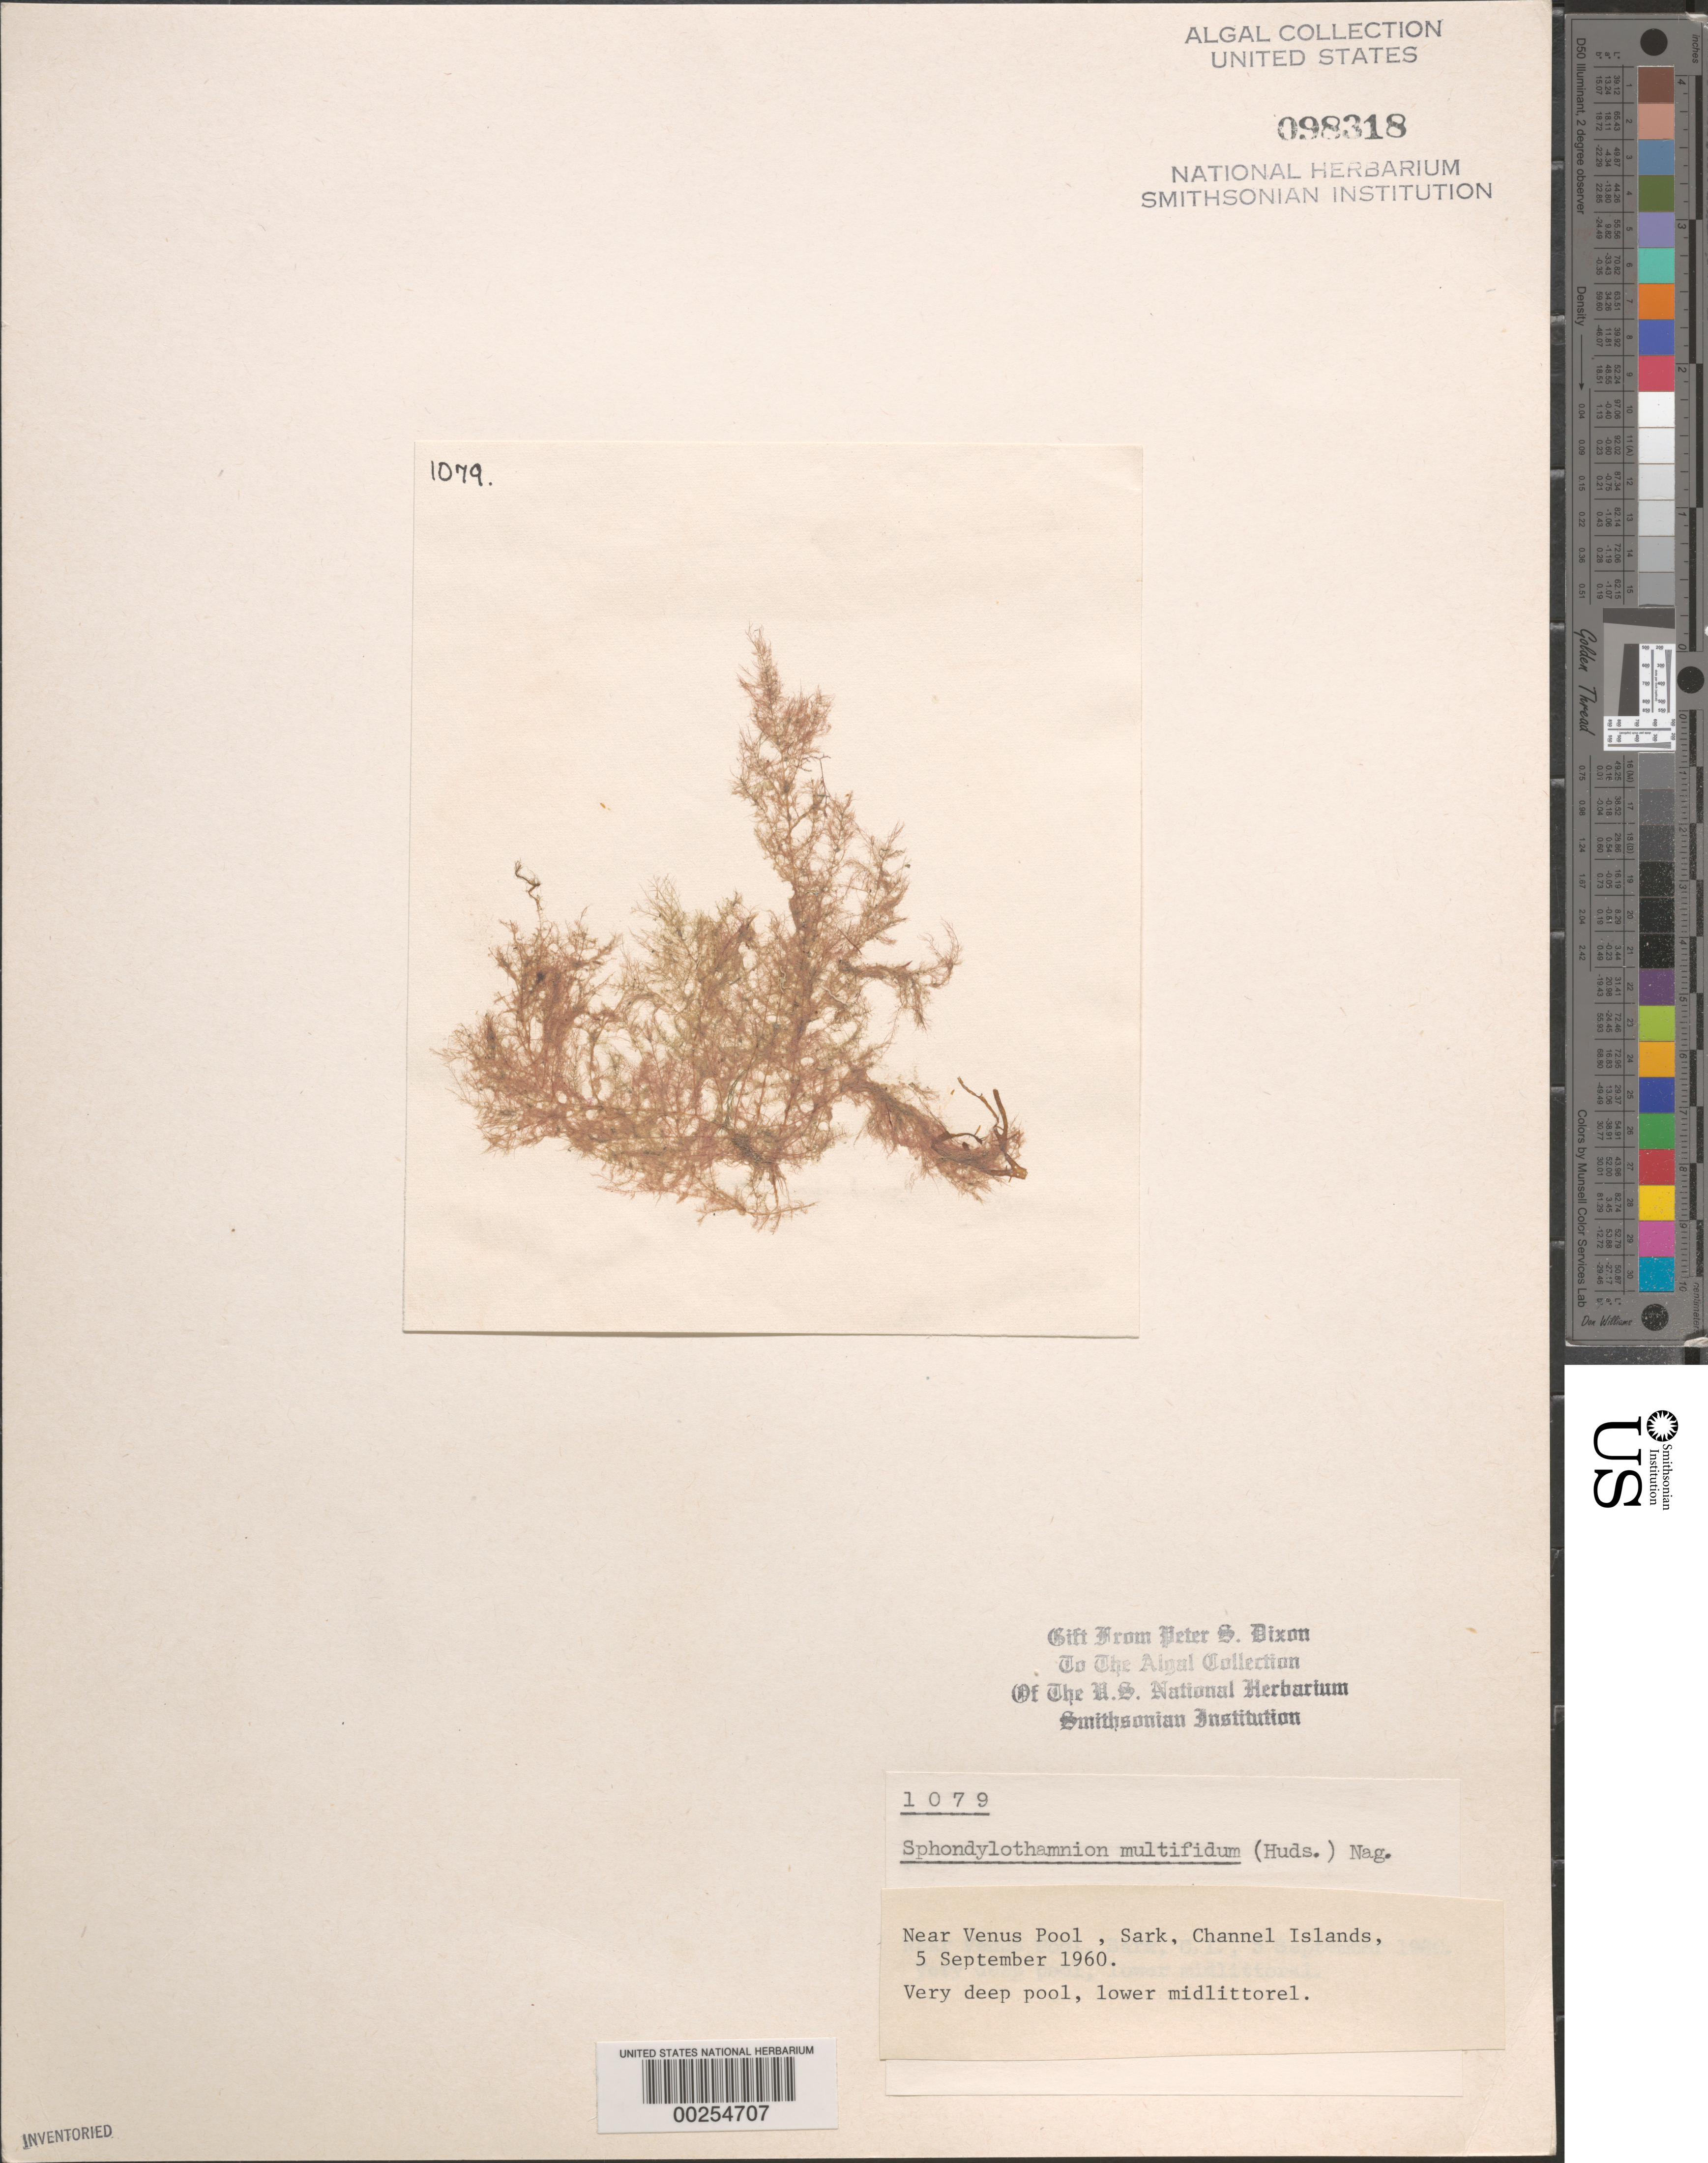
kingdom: Plantae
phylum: Rhodophyta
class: Florideophyceae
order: Ceramiales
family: Wrangeliaceae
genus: Sphondylothamnion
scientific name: Sphondylothamnion multifidum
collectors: P. S. Dixon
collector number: PSD 1079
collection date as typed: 05 Sep 1960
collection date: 1960-09-05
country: United Kingdom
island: Sark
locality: Near Venus Pool. Bailiwick of Guernsey.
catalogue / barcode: US 98318